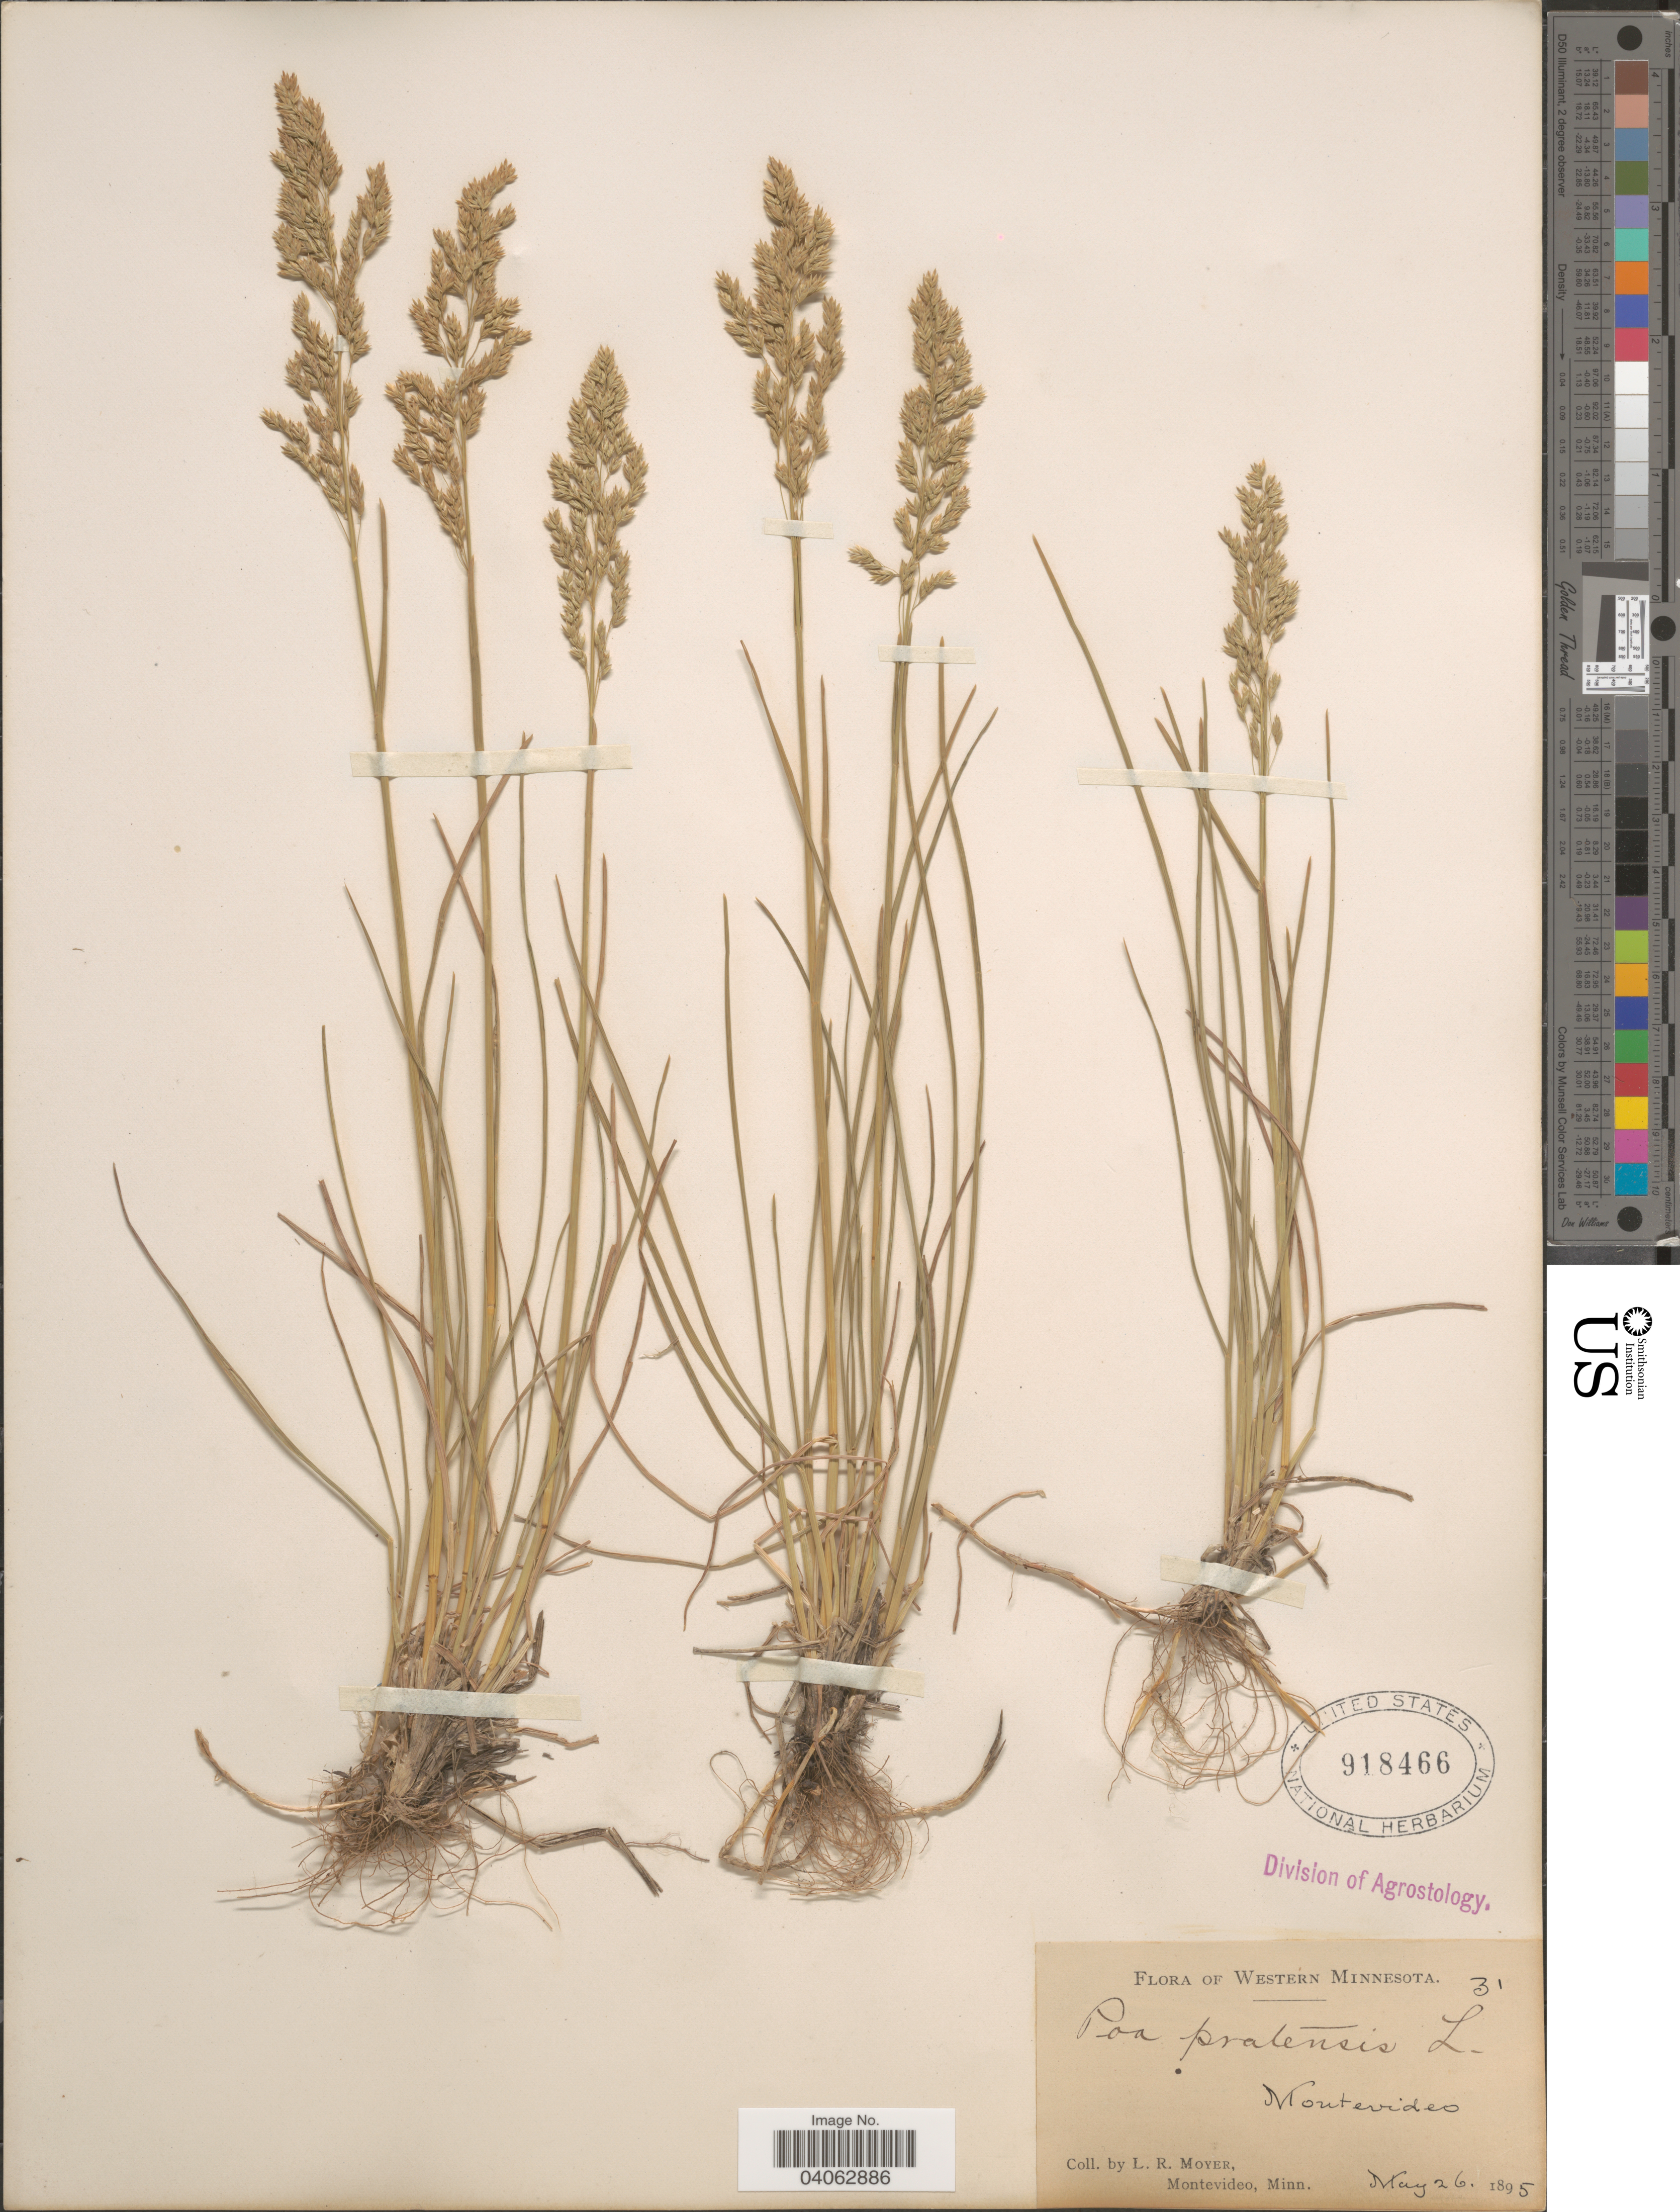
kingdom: Plantae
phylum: Tracheophyta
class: Liliopsida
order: Poales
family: Poaceae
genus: Poa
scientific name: Poa pratensis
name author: L.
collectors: L. Moyer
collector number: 31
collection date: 1895-05-26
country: United States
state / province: Minnesota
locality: Western Minnesota. Montevideo.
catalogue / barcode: US 918466